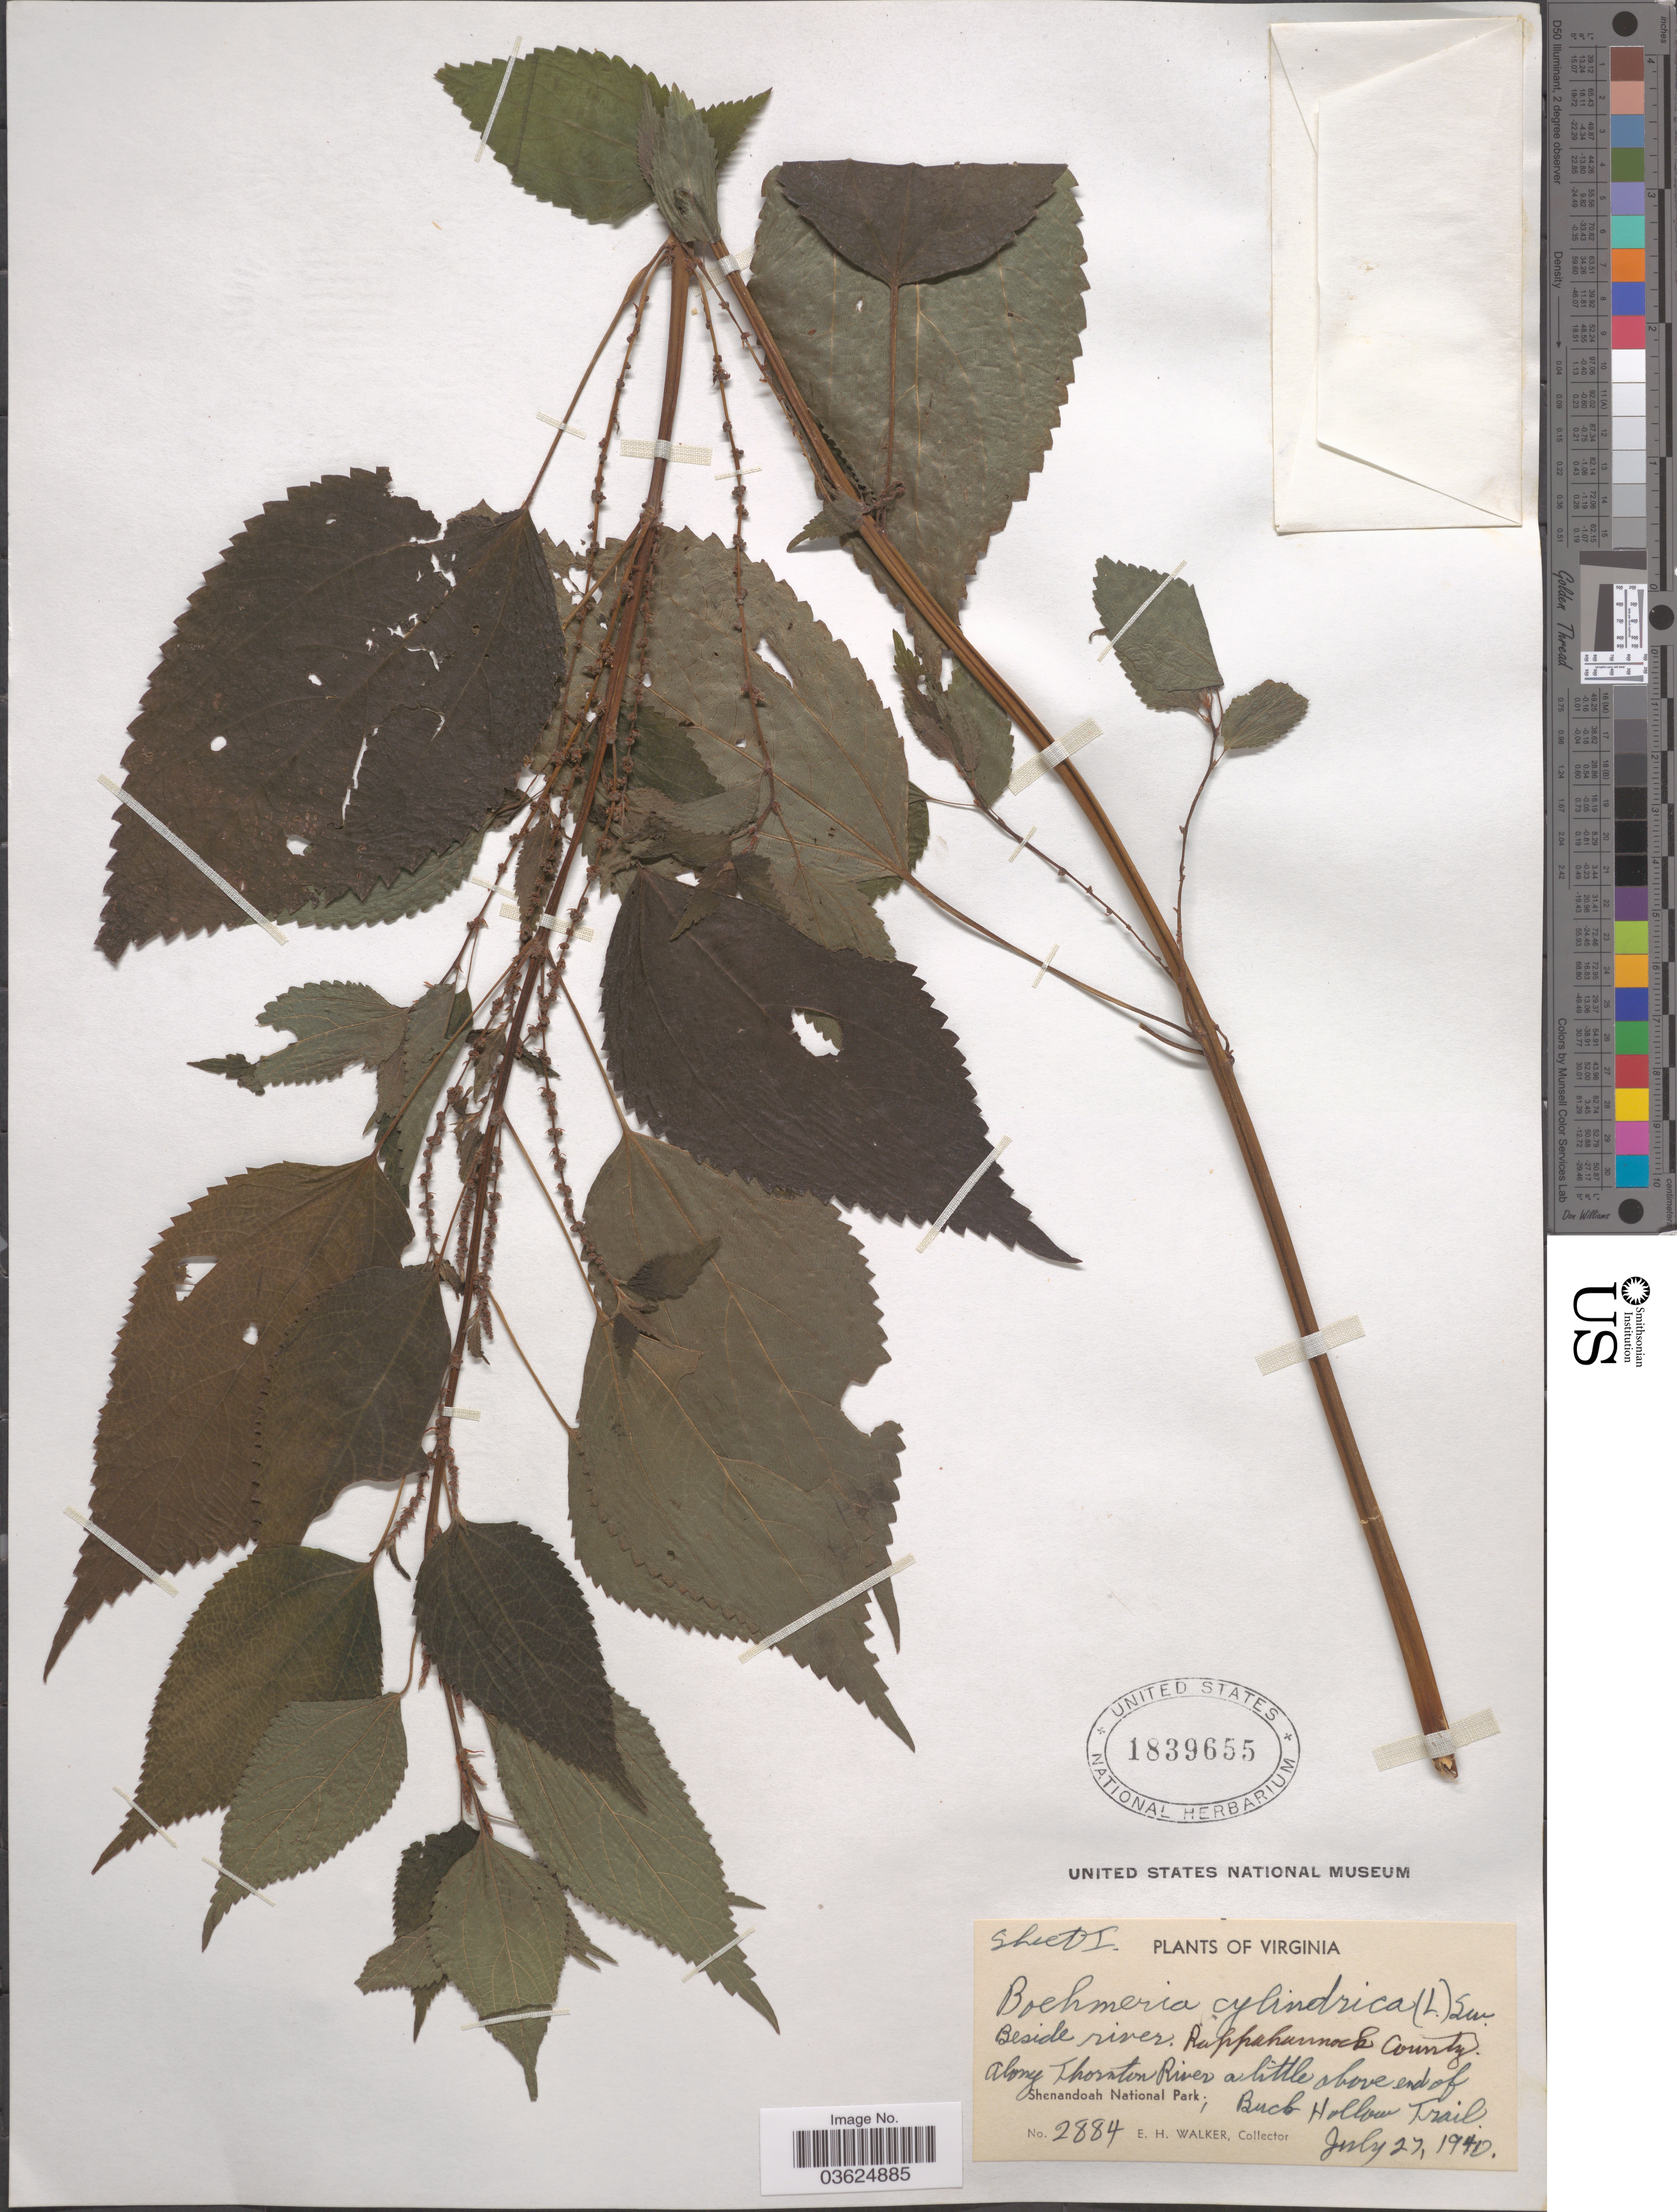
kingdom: Plantae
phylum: Tracheophyta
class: Magnoliopsida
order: Rosales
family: Urticaceae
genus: Boehmeria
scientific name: Boehmeria cylindrica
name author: (L.) Sw.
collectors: E. H. Walker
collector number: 2884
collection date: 1940-07-27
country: United States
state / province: Virginia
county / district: Rappahannock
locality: Along Thornton River a little above end of Buck Hollow Trail. Shenandoah National Park.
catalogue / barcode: US 1839655